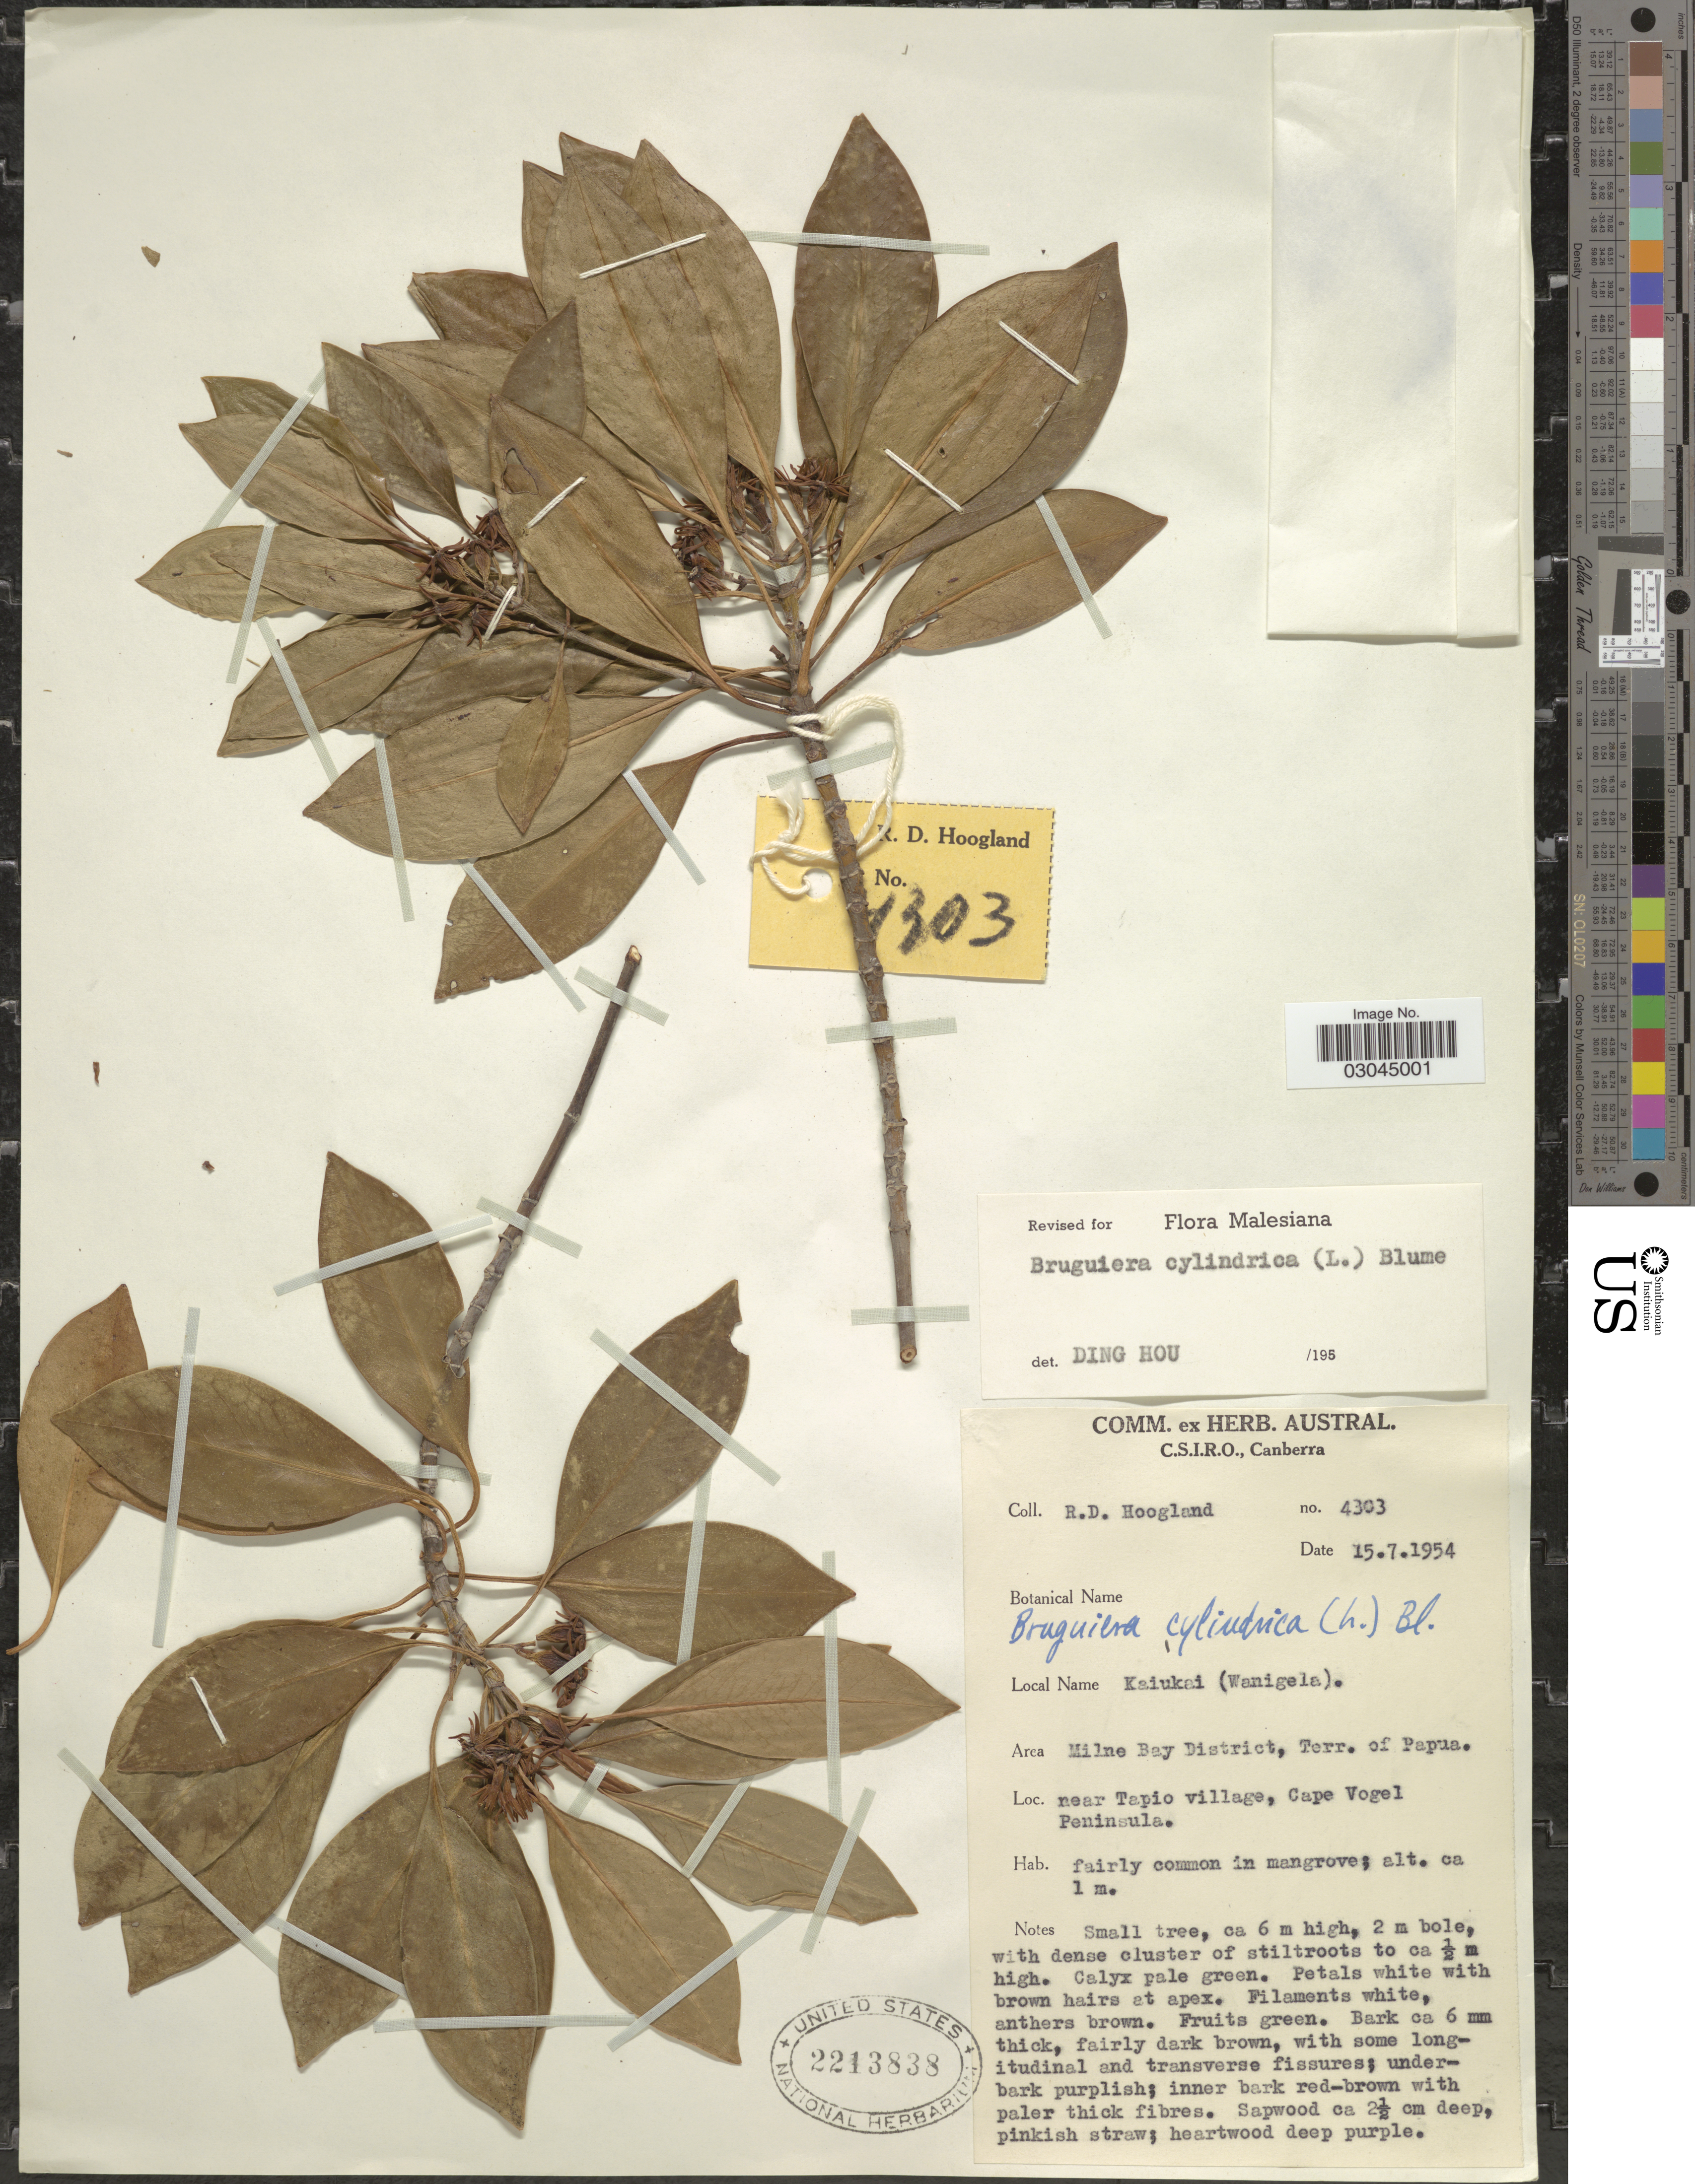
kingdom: Plantae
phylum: Tracheophyta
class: Magnoliopsida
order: Malpighiales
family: Rhizophoraceae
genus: Bruguiera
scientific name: Bruguiera cylindrica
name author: (L.) Blume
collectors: R. D. Hoogland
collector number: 4303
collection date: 1954-07-15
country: Papua New Guinea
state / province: Milne Bay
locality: Milne Bay District, Terr. of Papua, near Tapio village, Cape Vogel Peninsula.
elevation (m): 1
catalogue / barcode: US 2213838